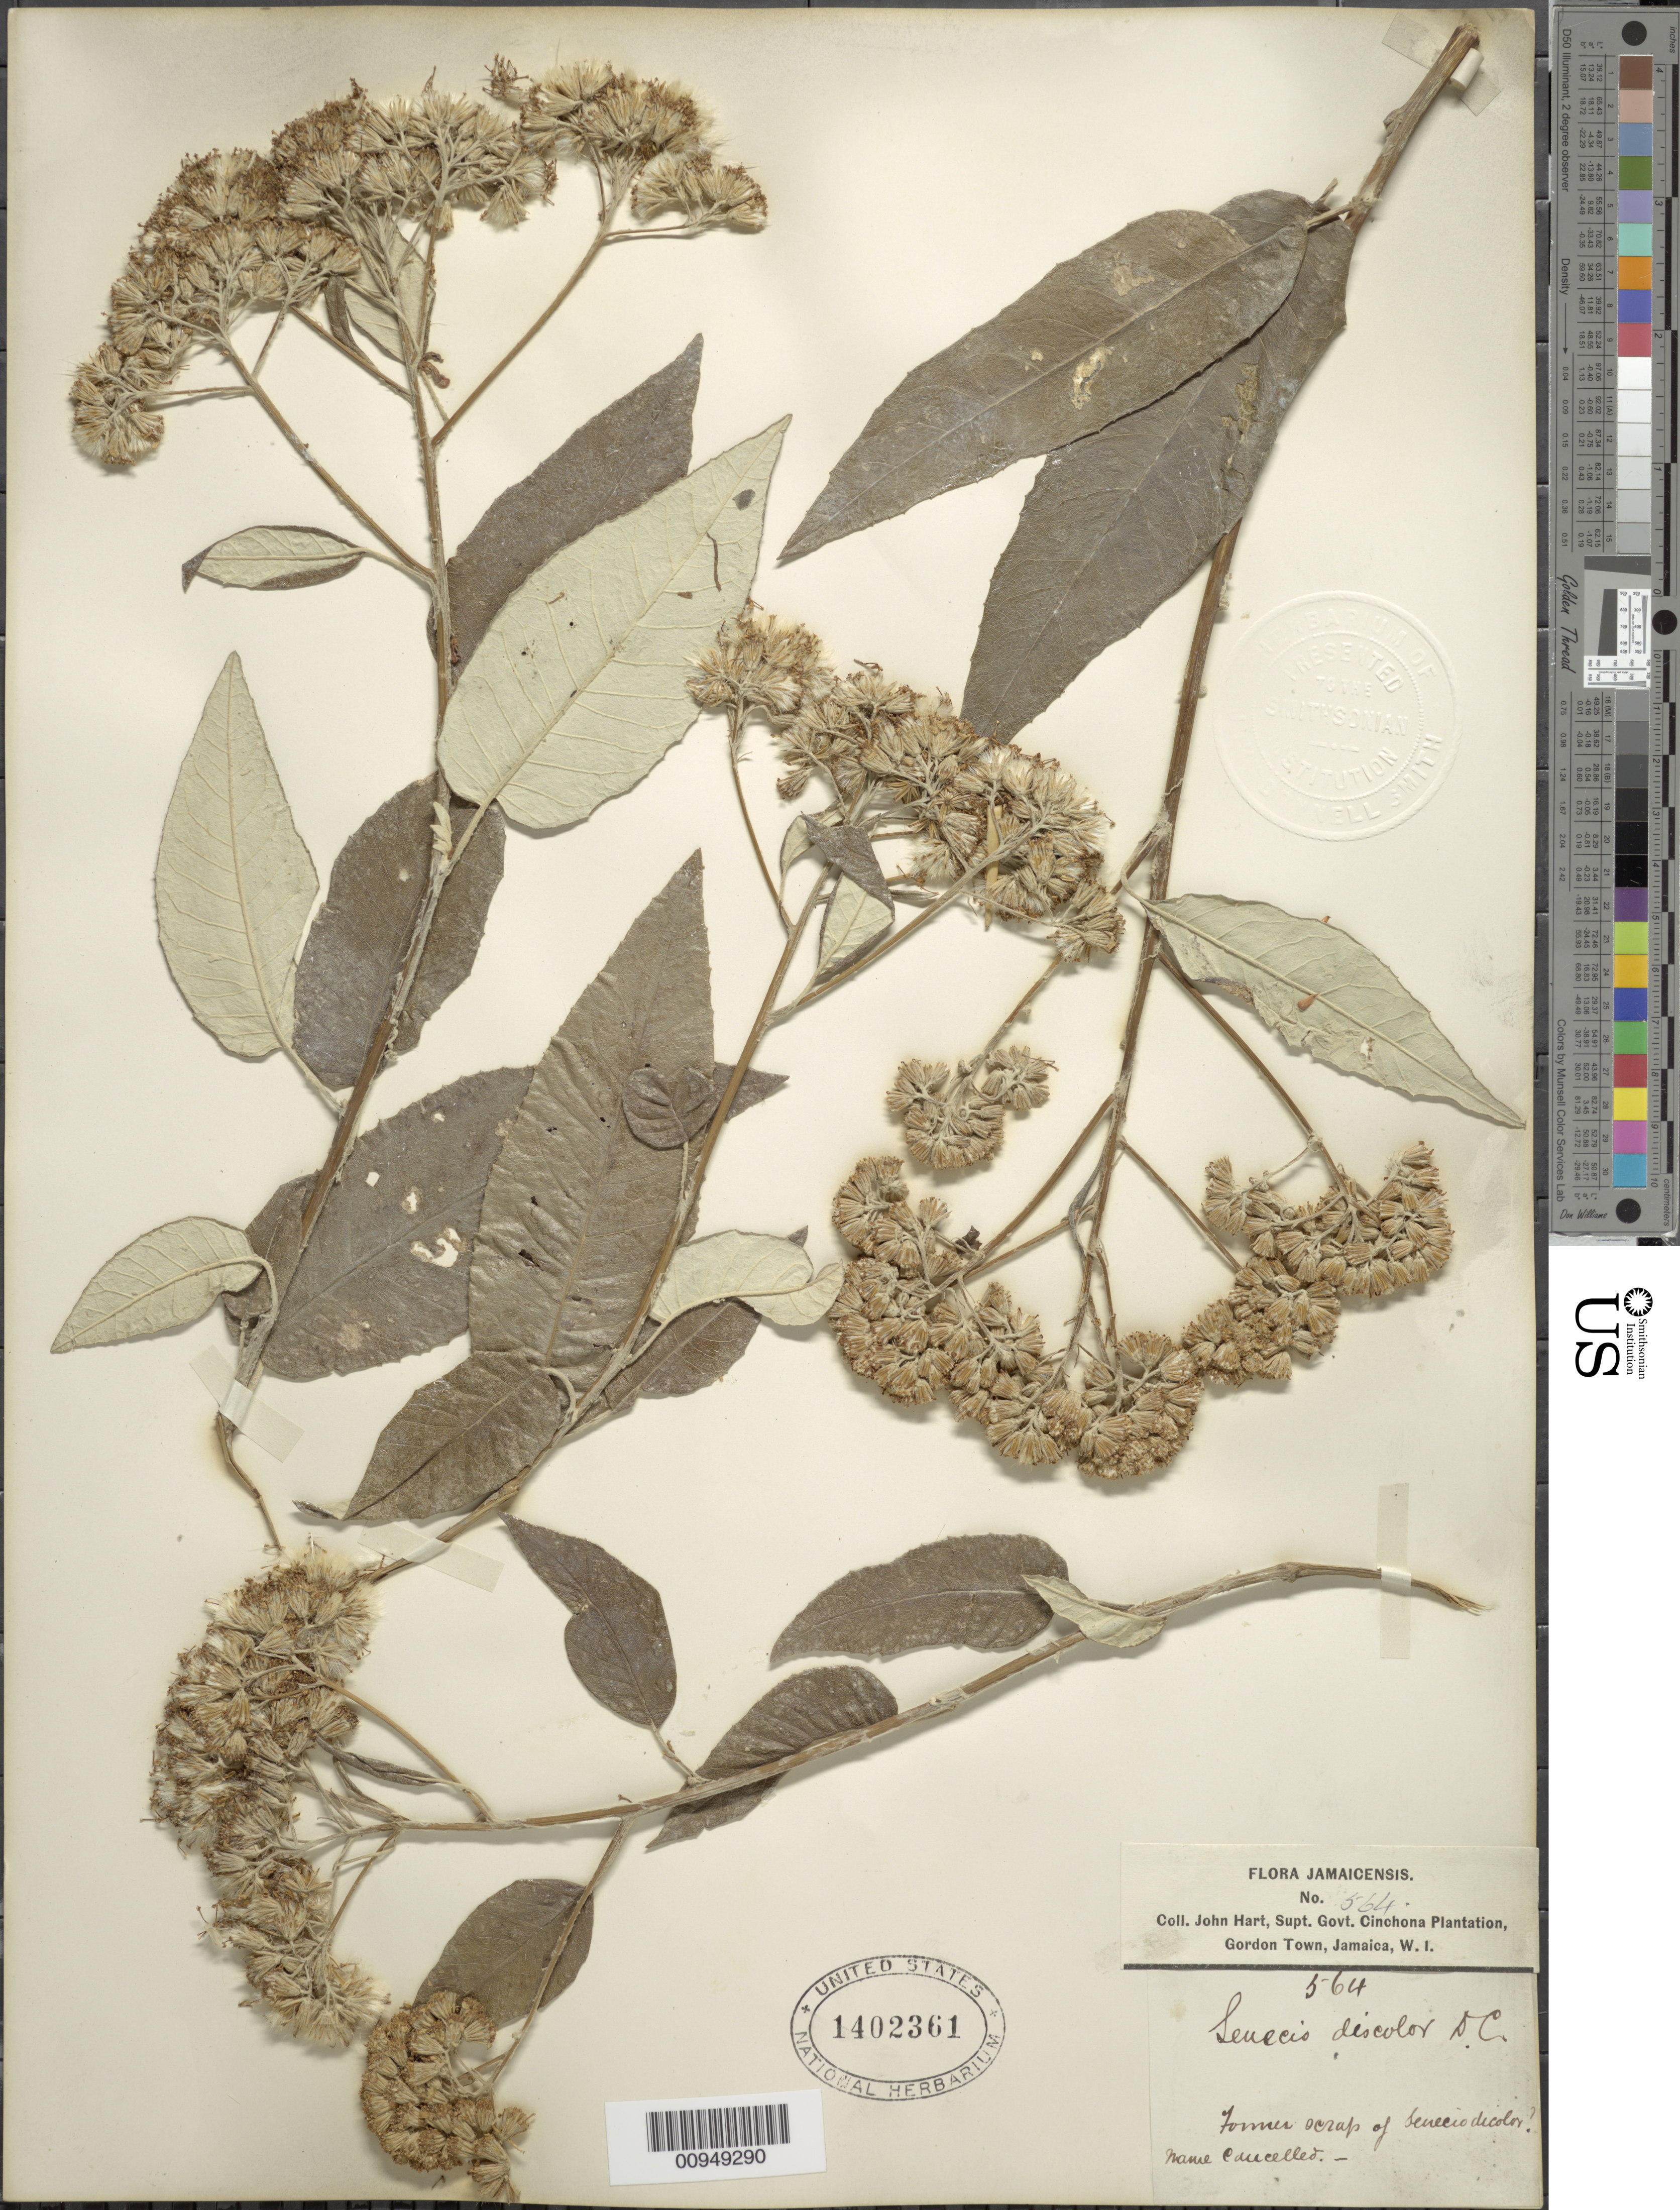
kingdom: Plantae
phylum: Tracheophyta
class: Magnoliopsida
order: Asterales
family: Asteraceae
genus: Senecio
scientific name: Senecio discolor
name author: (Sw.) DC.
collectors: J. Hart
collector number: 564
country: Jamaica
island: Jamaica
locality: Gordon Town, Supt. Govt. Cinchona Plantation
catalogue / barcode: US 1402361